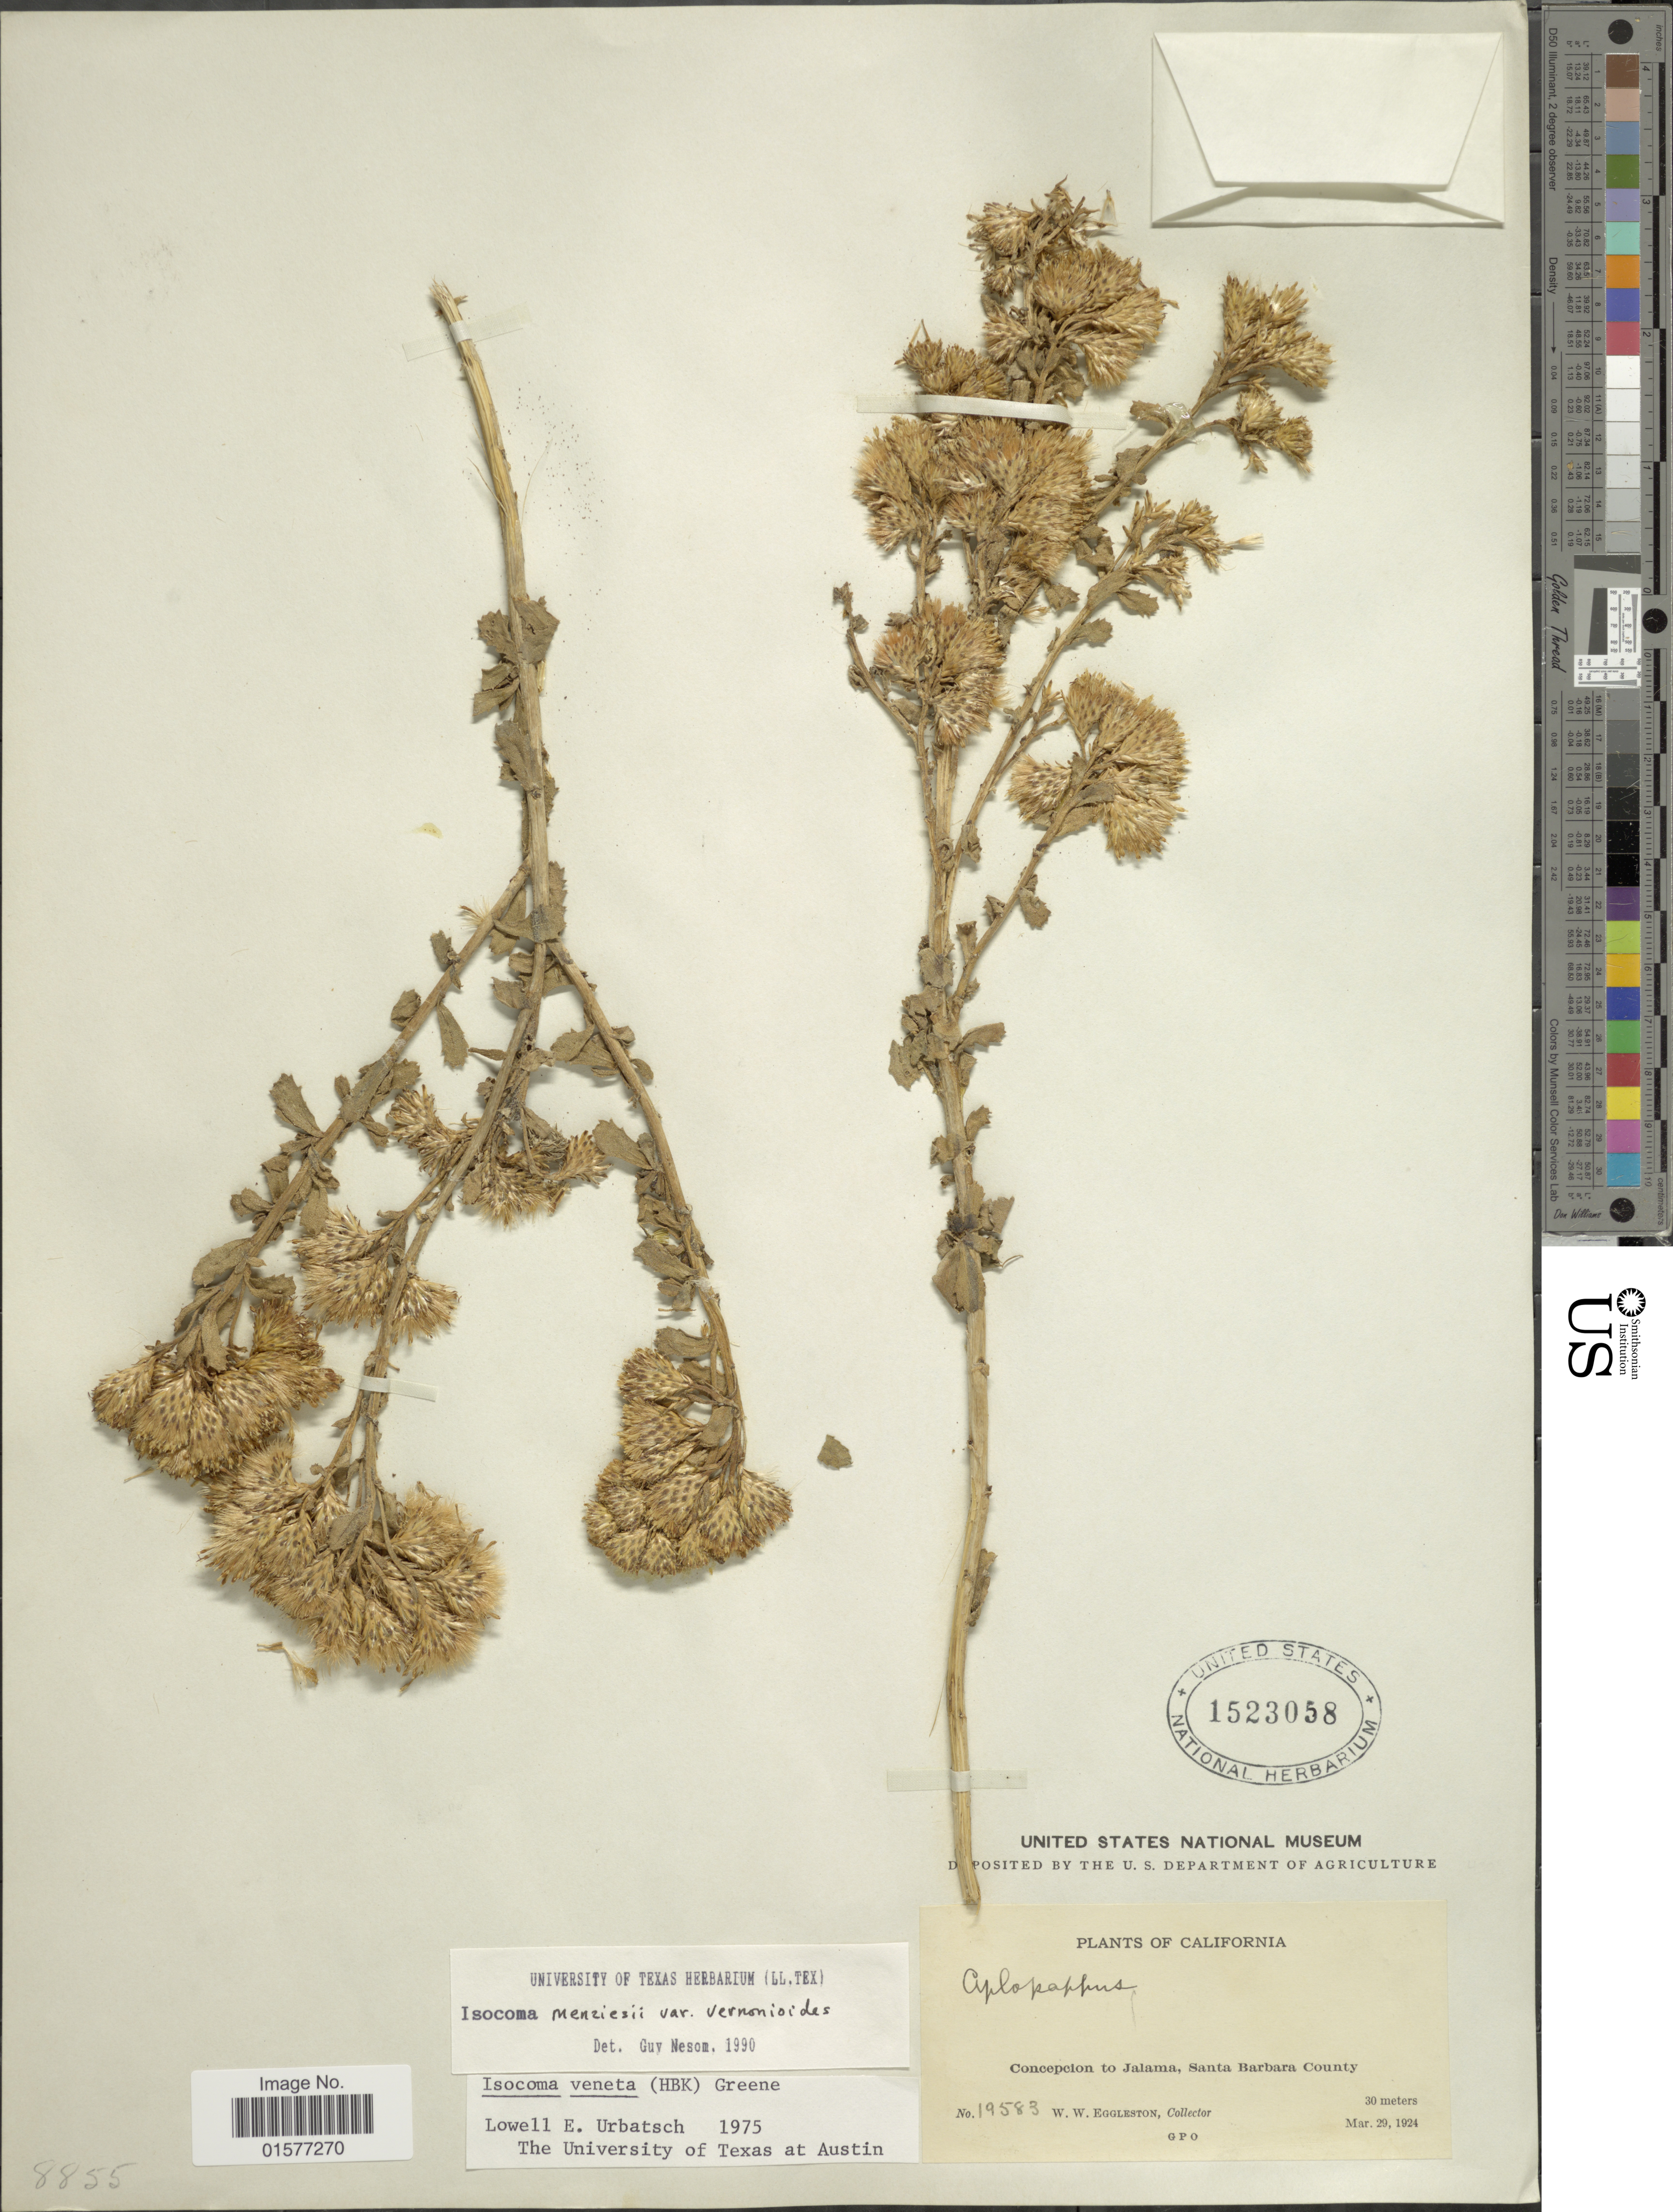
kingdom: Plantae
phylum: Tracheophyta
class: Magnoliopsida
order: Asterales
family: Asteraceae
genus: Isocoma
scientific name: Isocoma menziesii var. vernonioides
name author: (Nutt.) G.L. Nesom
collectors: W. W. Eggleston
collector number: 19583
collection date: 1924-03-29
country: United States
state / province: California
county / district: Santa Barbara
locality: Concepcion to Jalama, Santa Barabara County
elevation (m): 30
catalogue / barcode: US 1523058